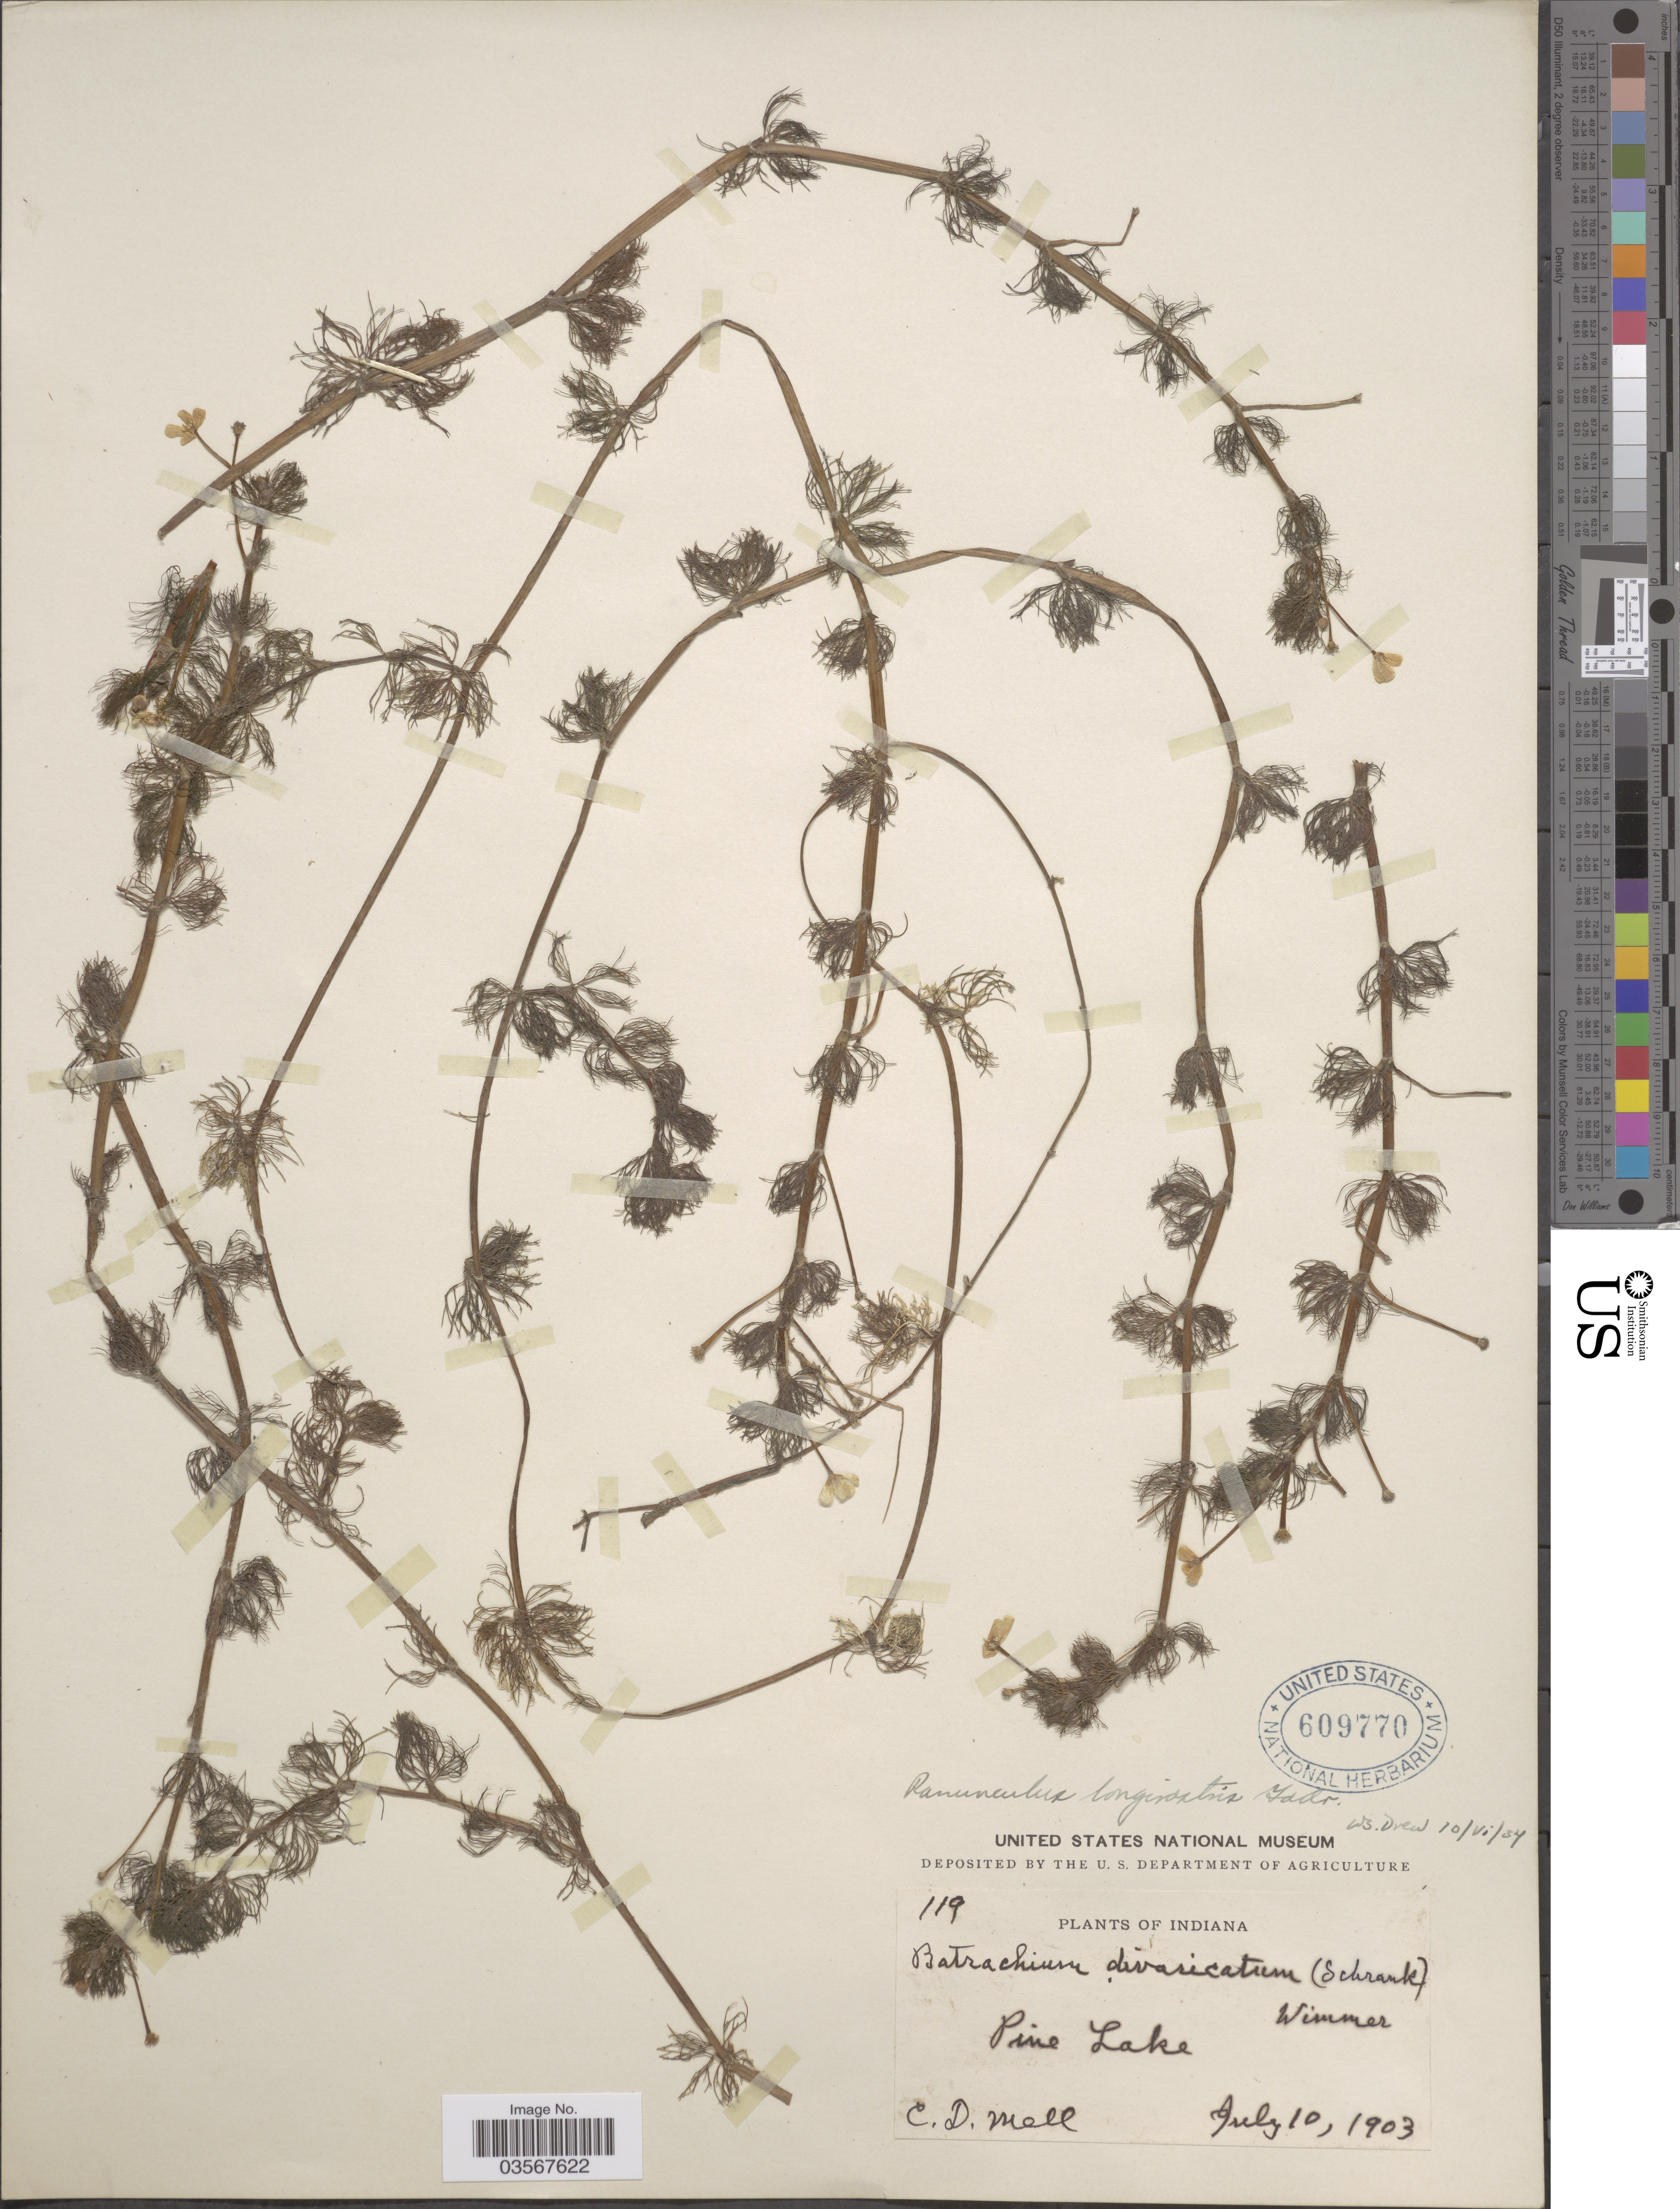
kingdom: Plantae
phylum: Tracheophyta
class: Magnoliopsida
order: Ranunculales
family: Ranunculaceae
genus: Ranunculus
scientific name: Ranunculus longirostris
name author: Godr.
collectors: C. D. Mell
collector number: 119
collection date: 1903-07-10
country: United States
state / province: Indiana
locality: Pine Lake.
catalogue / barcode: US 609770